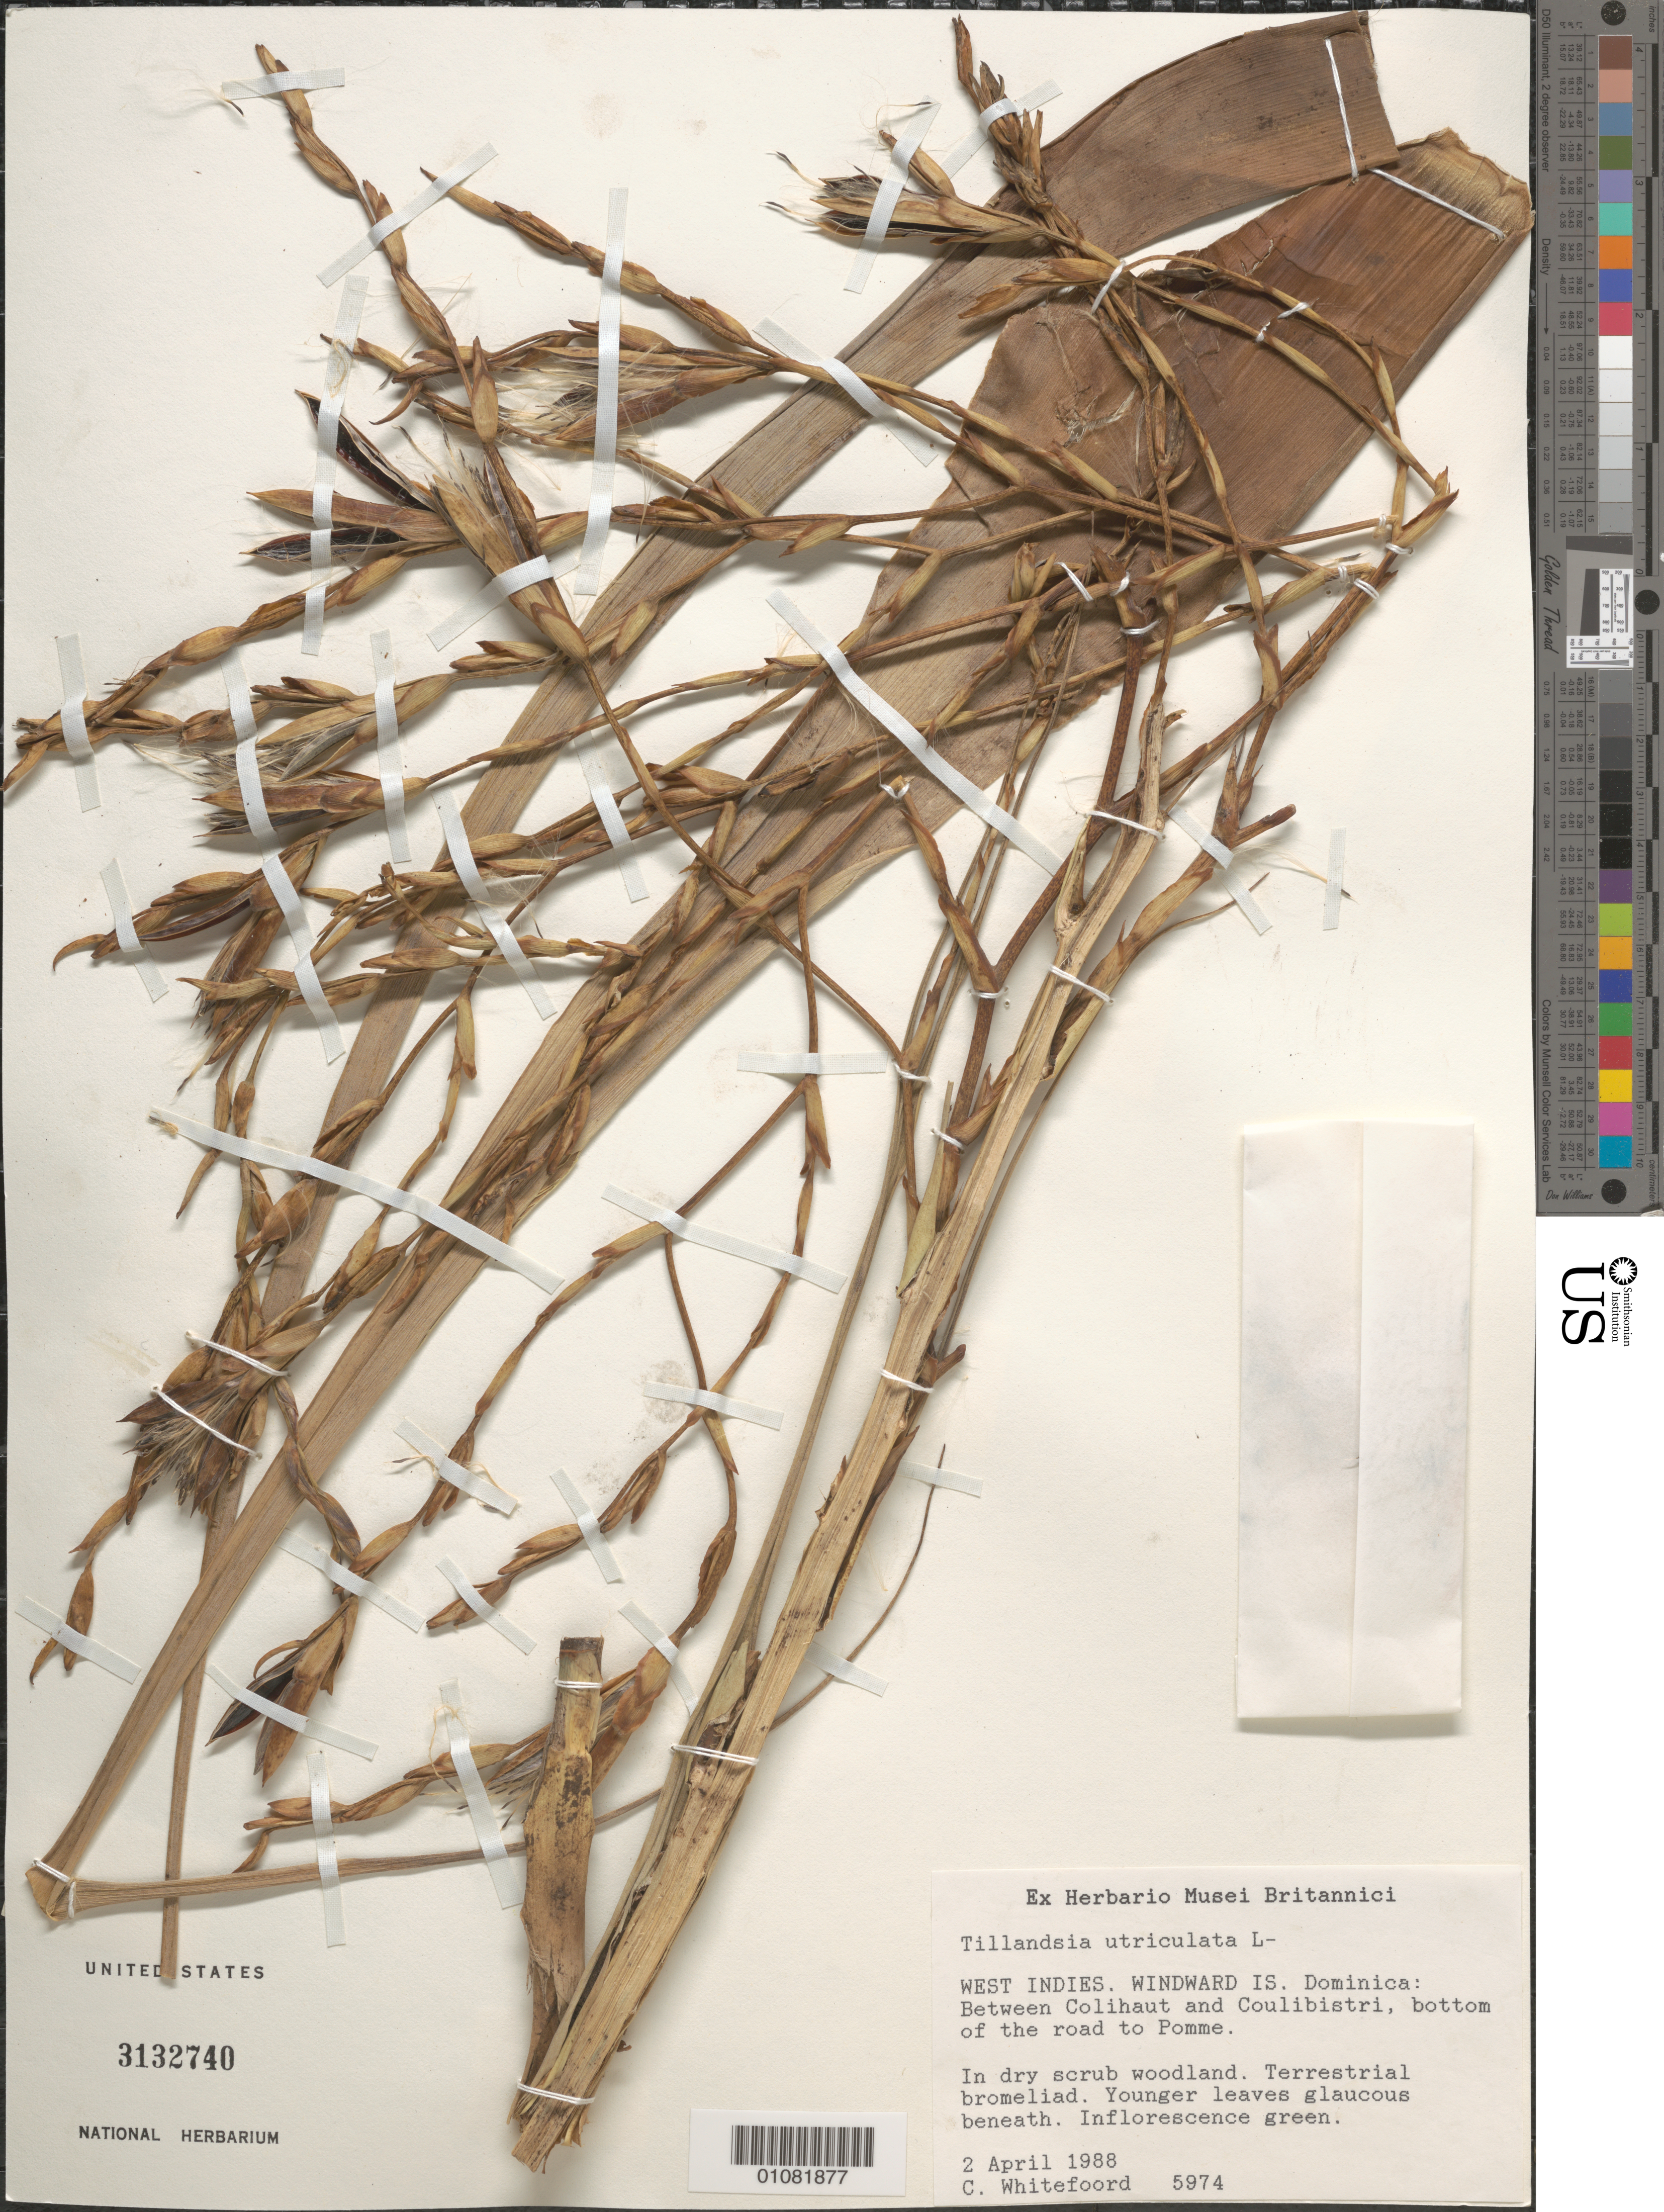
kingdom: Plantae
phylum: Tracheophyta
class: Liliopsida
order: Poales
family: Bromeliaceae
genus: Tillandsia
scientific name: Tillandsia utriculata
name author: L.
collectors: C. Whitefoord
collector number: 5974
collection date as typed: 02 Apr 1988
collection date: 1988-04-02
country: Dominica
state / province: St. Peter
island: Dominica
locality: Between Colihaut and Coulibistri, bottom of the road to Pomme.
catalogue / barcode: US 3132740